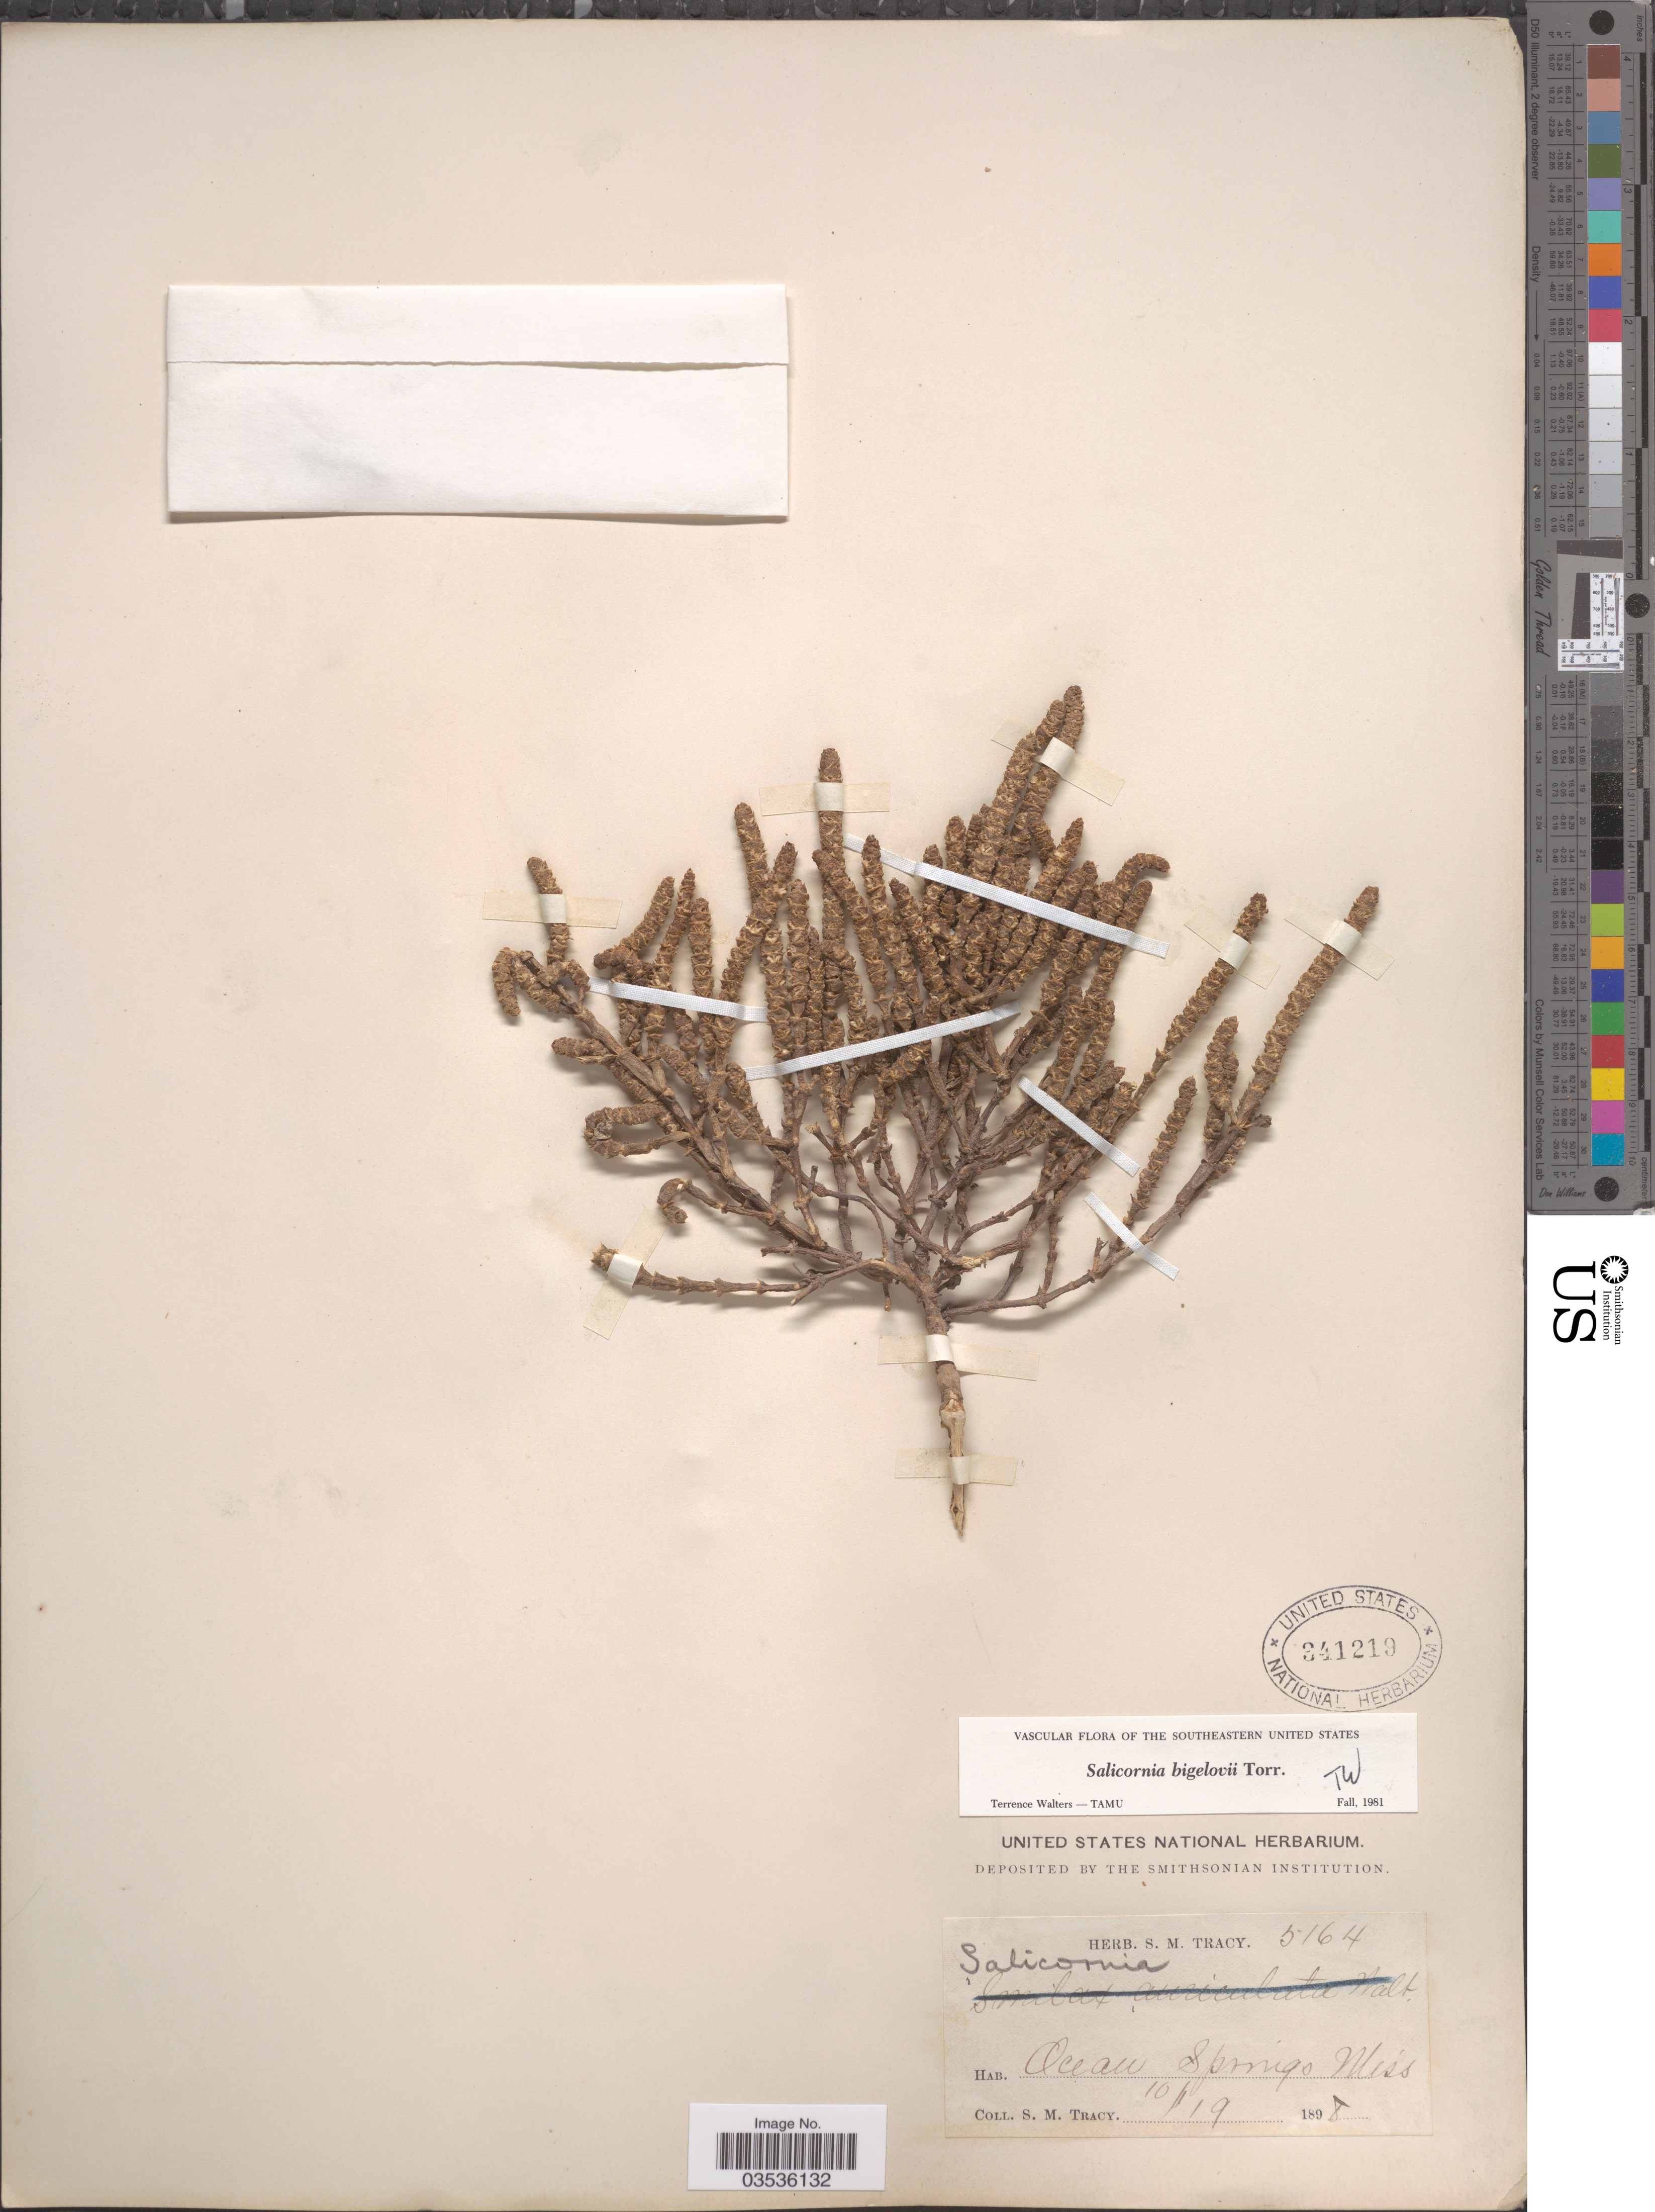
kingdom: Plantae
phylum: Tracheophyta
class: Magnoliopsida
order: Caryophyllales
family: Amaranthaceae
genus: Salicornia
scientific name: Salicornia europaea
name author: L.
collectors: S. M. Tracy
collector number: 5164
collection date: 1898-10-19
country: United States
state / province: Mississippi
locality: Ocean Springs.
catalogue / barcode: US 341219